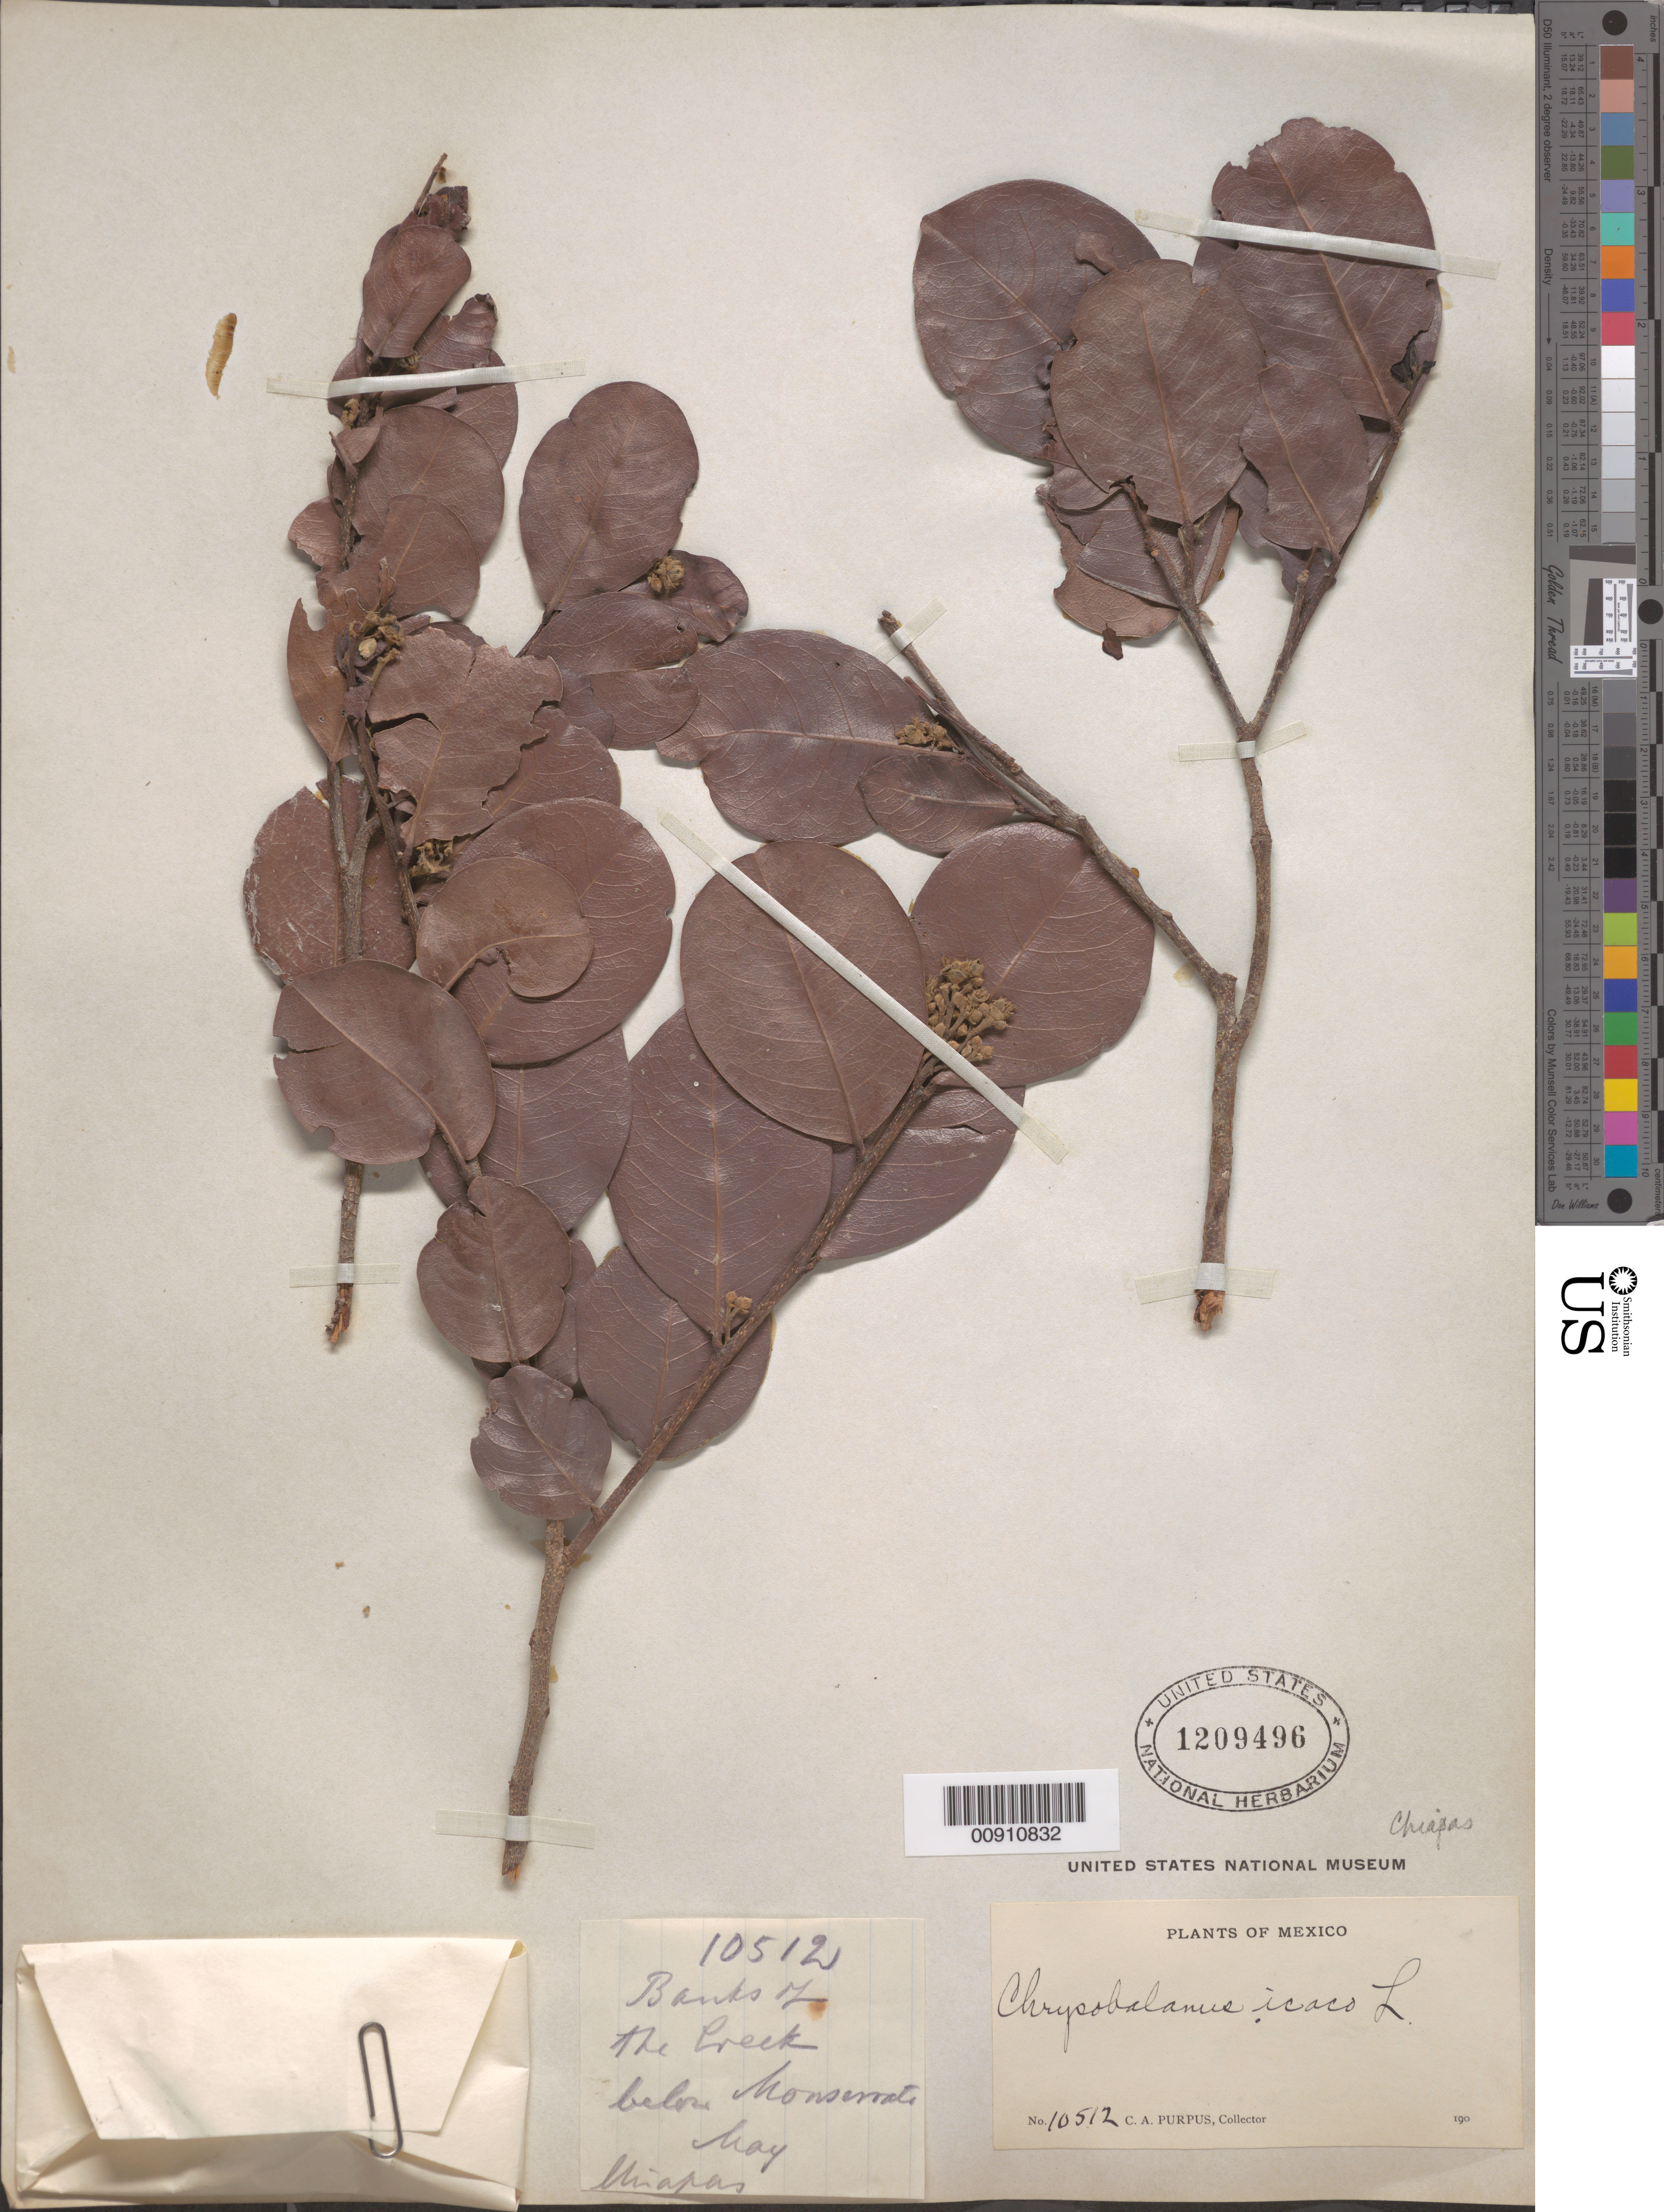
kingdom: Plantae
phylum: Tracheophyta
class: Magnoliopsida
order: Malpighiales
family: Chrysobalanaceae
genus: Chrysobalanus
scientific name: Chrysobalanus icaco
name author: L.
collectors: C. A. Purpus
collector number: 10512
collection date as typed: May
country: Mexico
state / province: Chiapas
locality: Below Monserrate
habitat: Banks of the creek.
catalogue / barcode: US 1209496